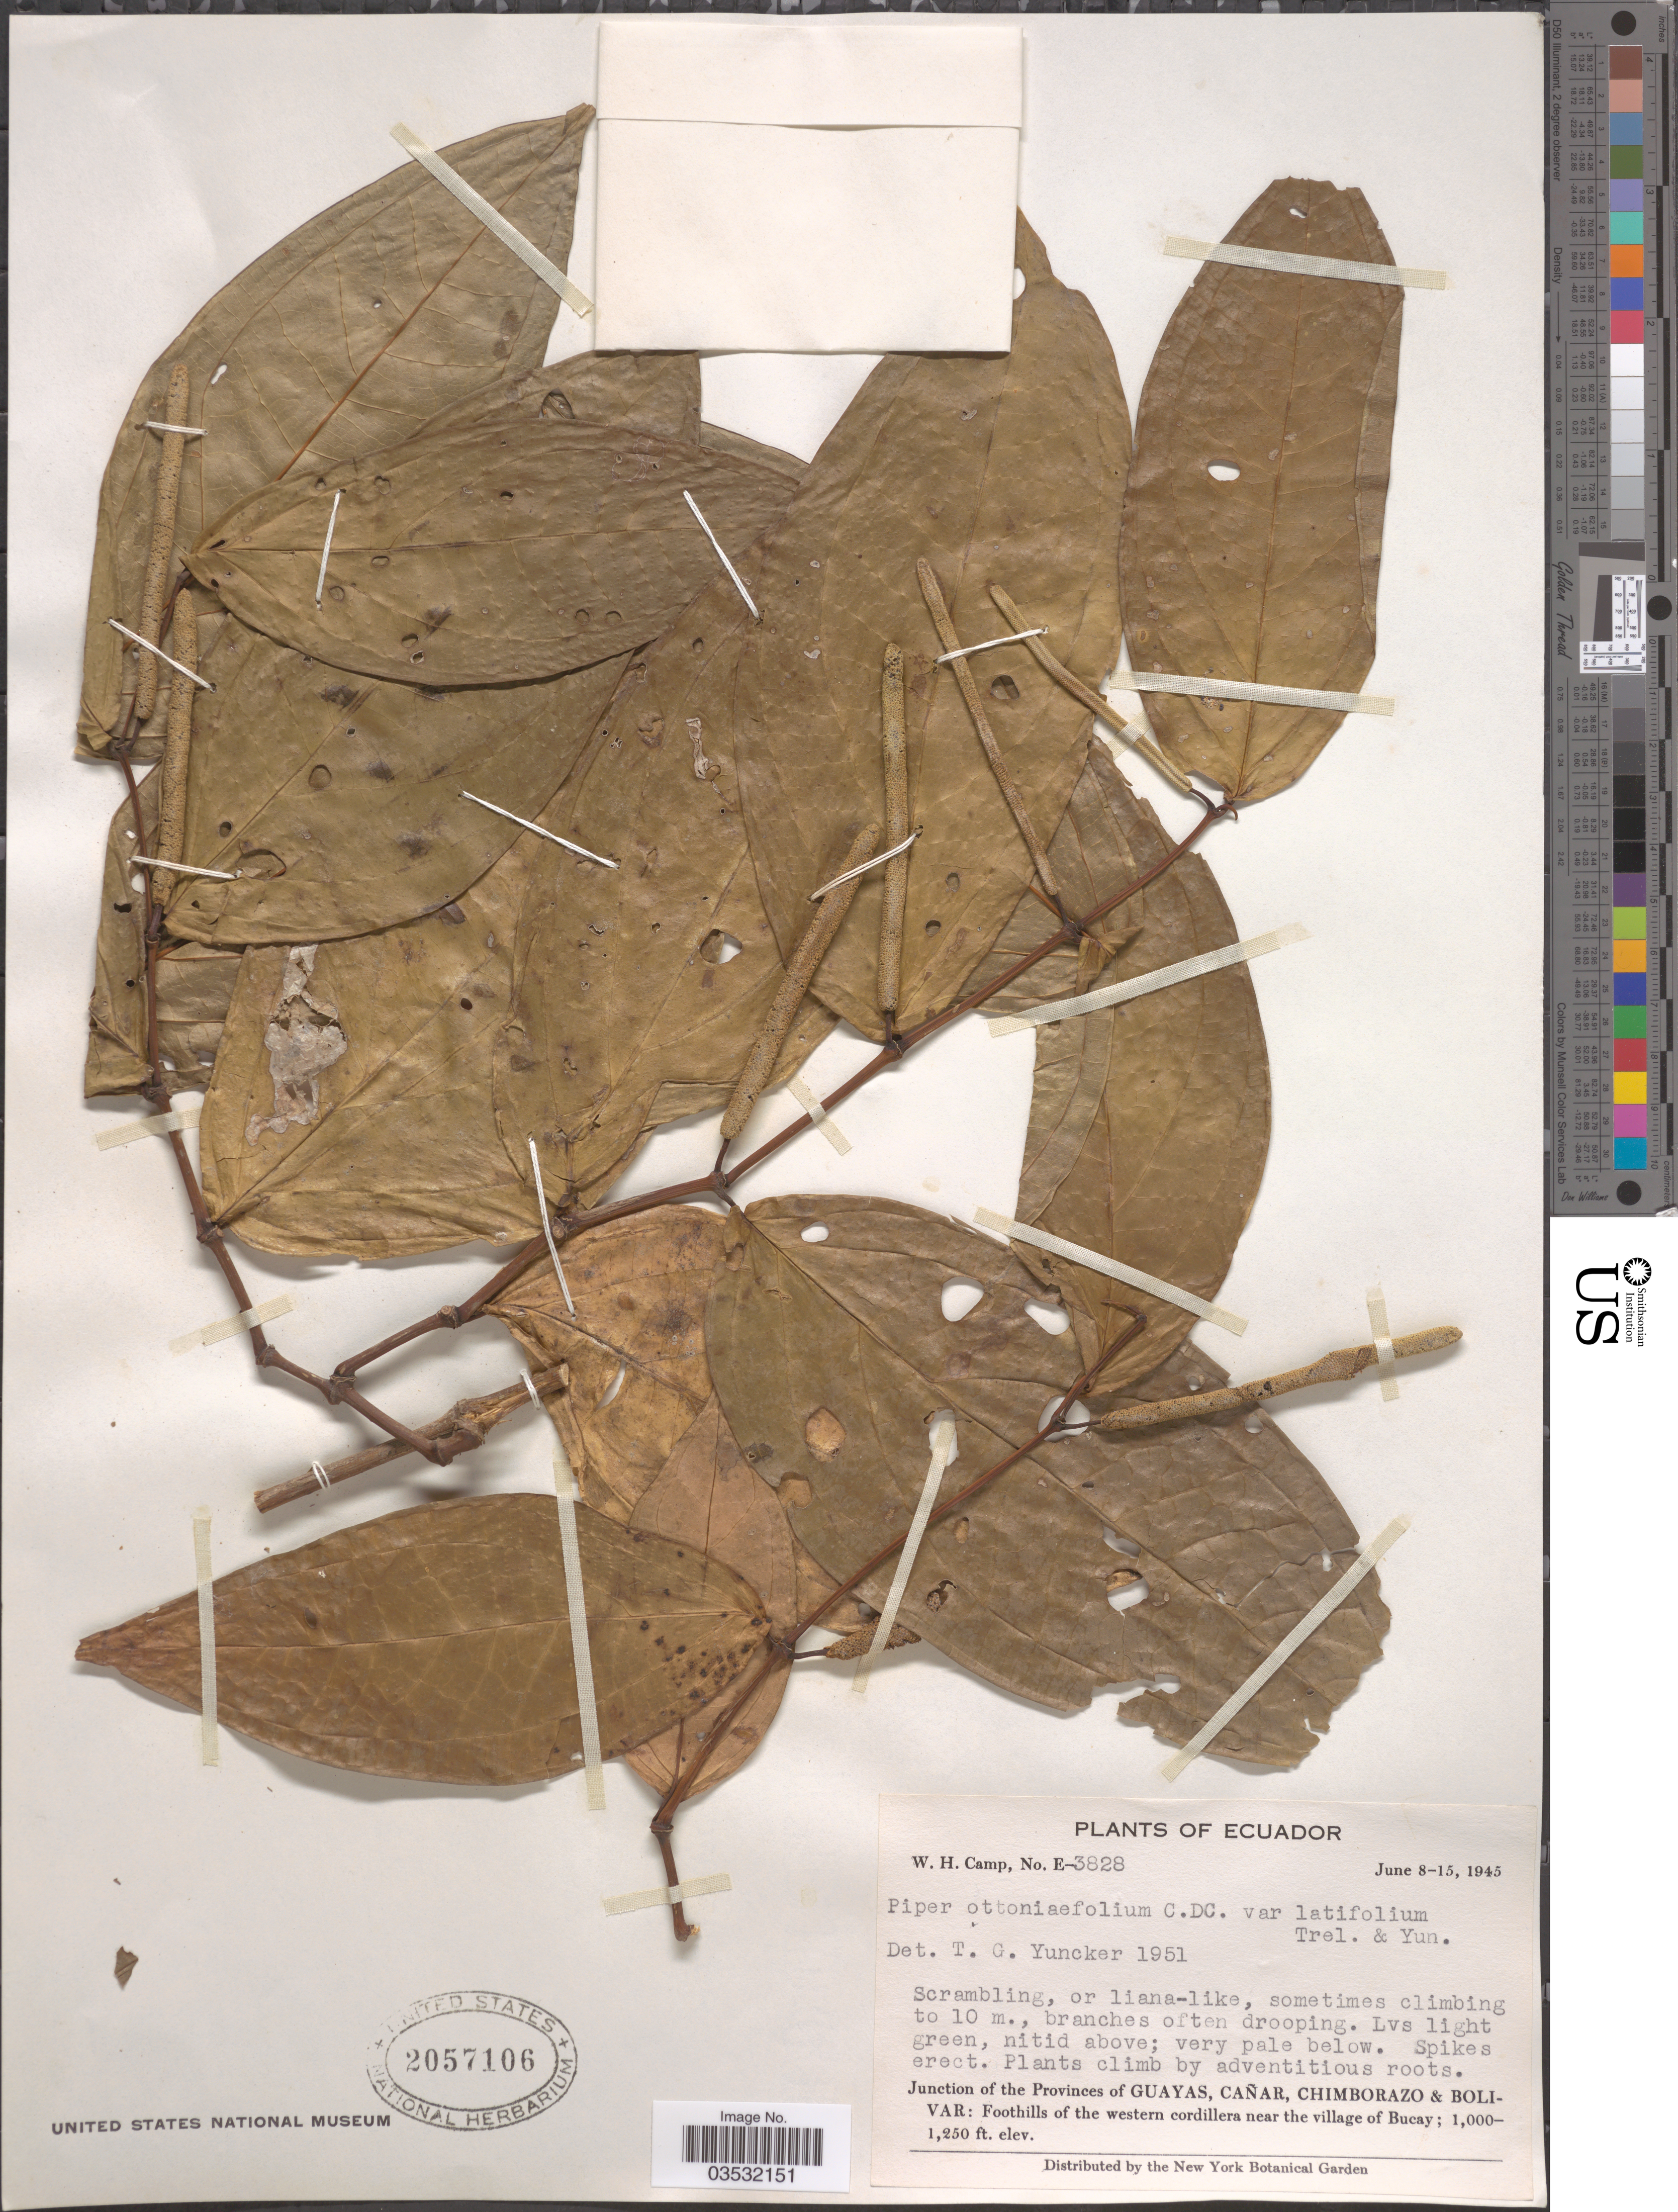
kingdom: Plantae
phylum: Tracheophyta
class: Magnoliopsida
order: Piperales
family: Piperaceae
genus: Piper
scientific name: Piper ottoniifolium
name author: C. DC.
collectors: W. H. Camp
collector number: E-3828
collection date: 1945-06-08/1945-06-15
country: Ecuador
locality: Junction of the Provinces of Guayas, Cañar, Chimborazo & Bolivar: Foothills of the western cordillera near the village of Bucay.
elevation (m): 305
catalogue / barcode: US 2057106